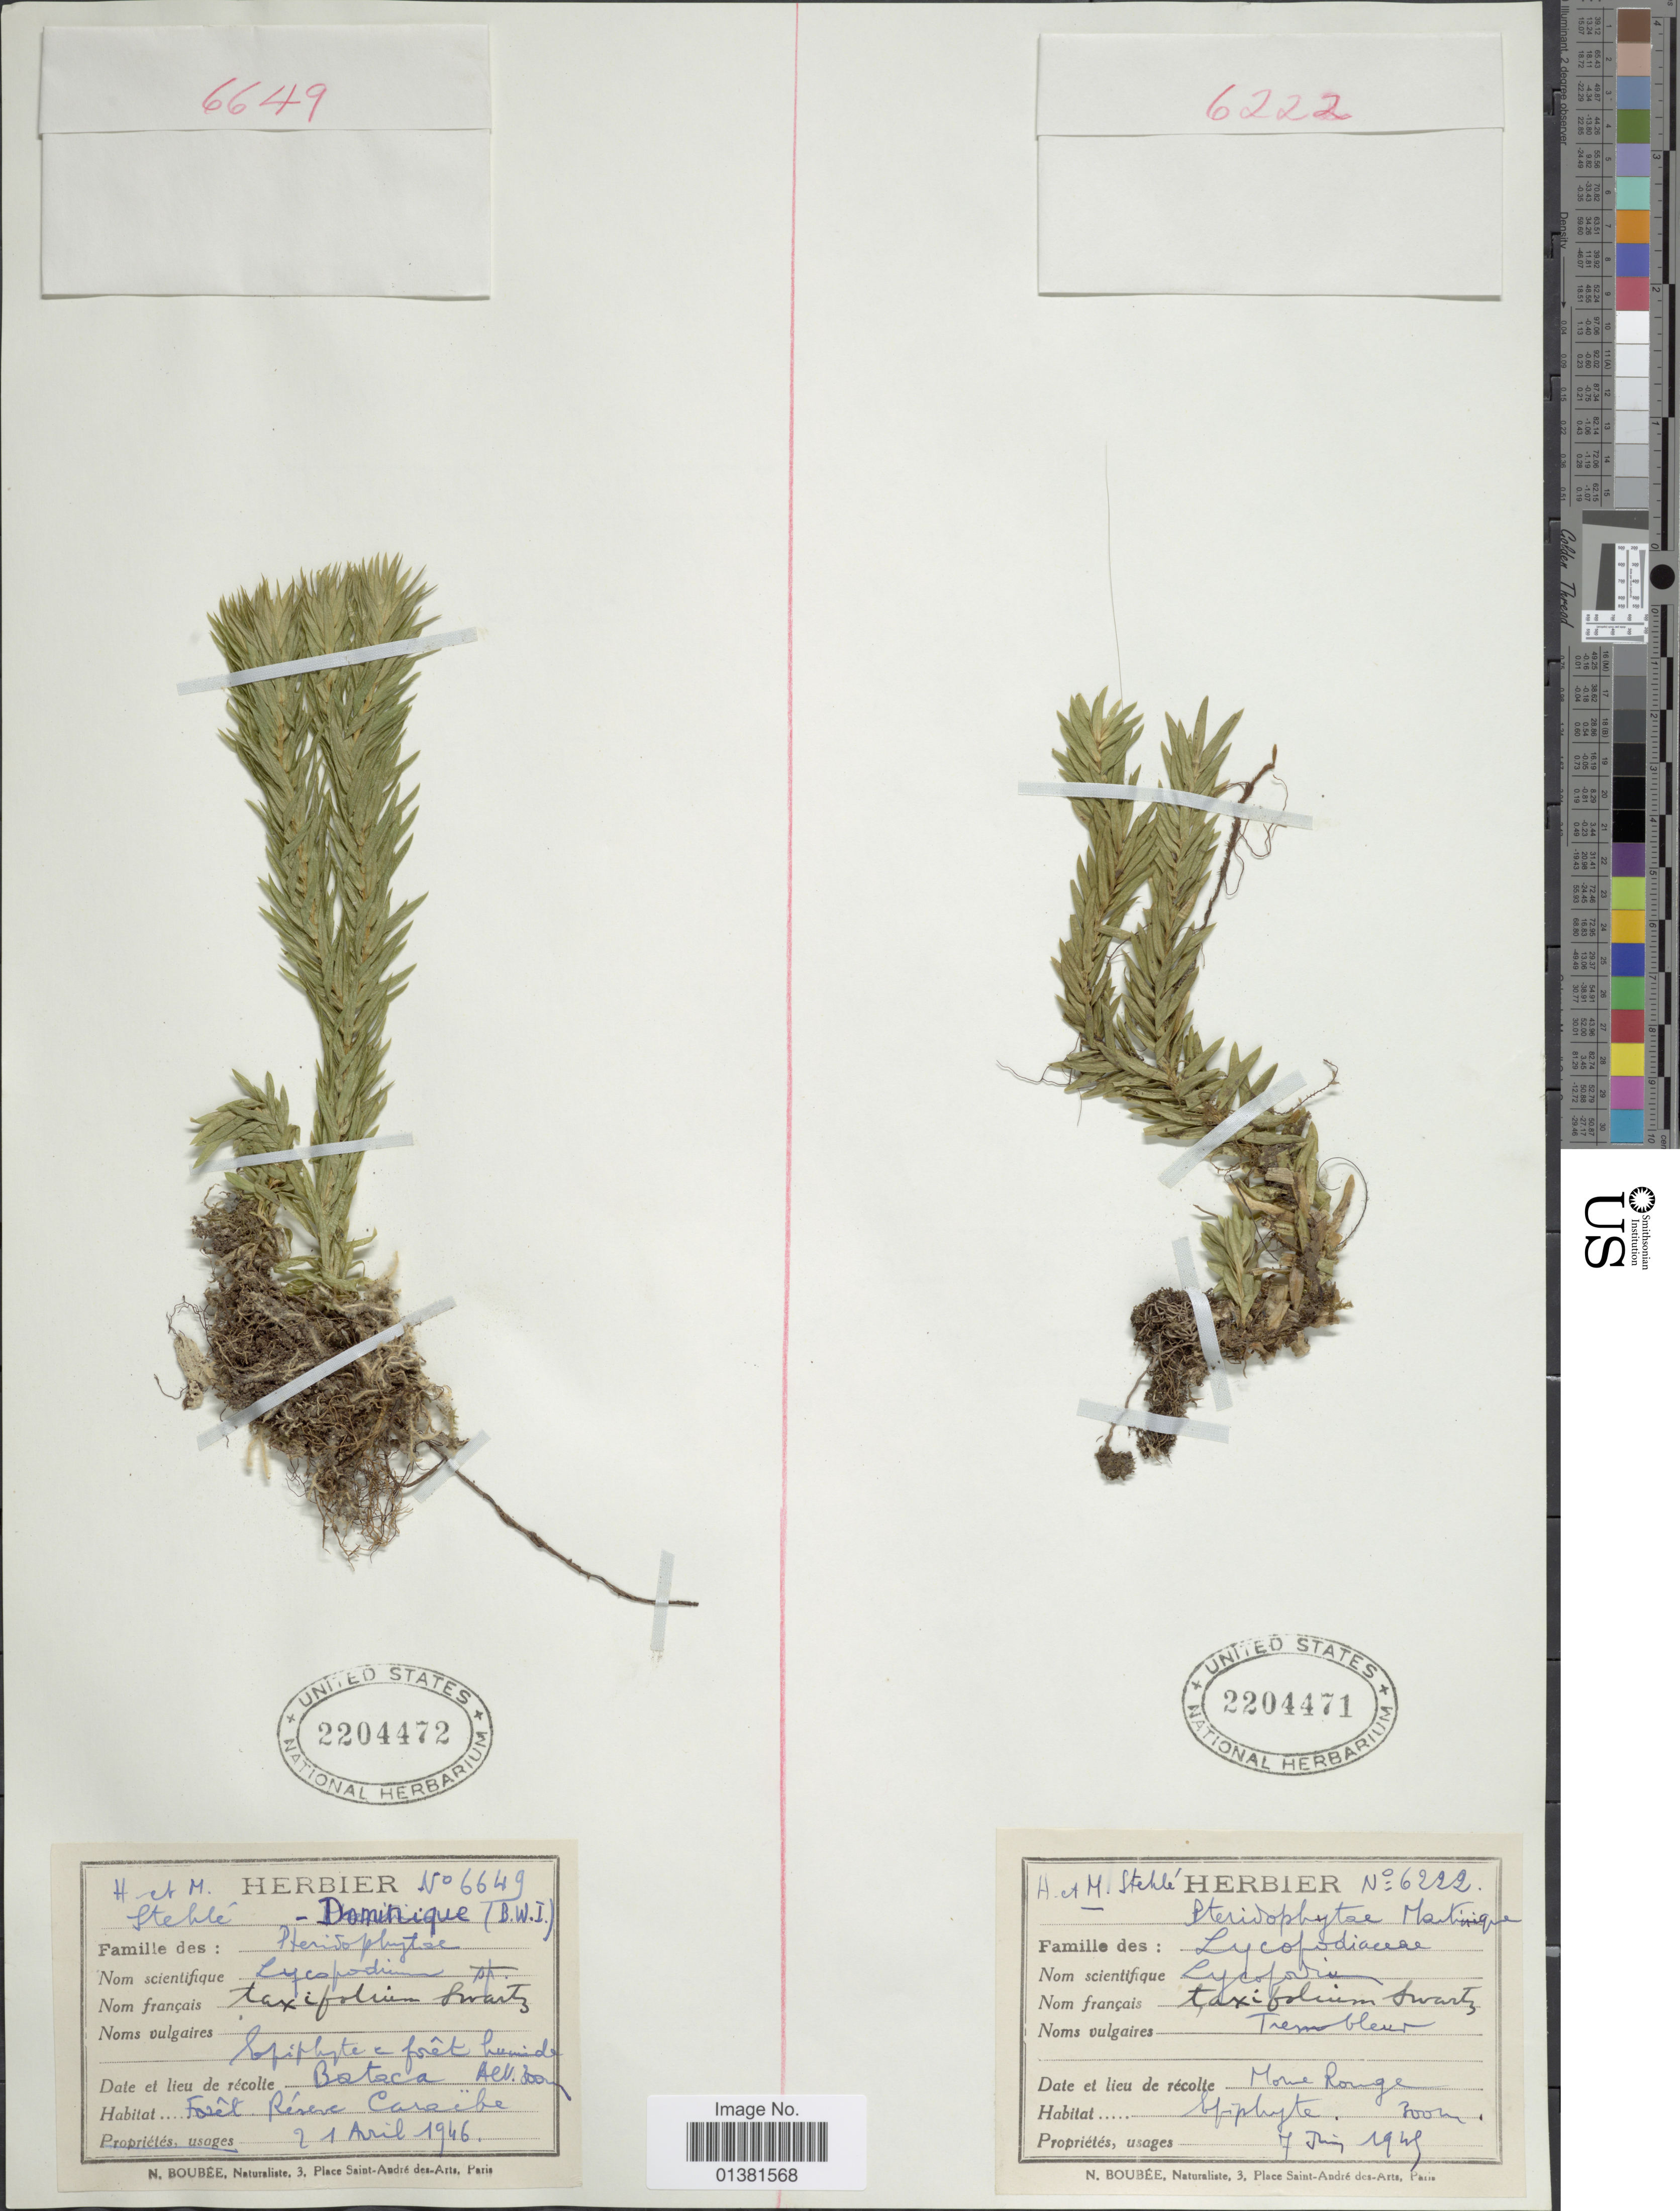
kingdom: Plantae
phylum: Tracheophyta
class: Lycopodiopsida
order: Lycopodiales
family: Lycopodiaceae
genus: Phlegmariurus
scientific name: Phlegmariurus taxifolius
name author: (Sw.) Á. Löve & D. Löve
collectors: H. Stehlé & M. Stehlé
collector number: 6222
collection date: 1949-05-07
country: Martinique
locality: Morne Rouge.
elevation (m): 300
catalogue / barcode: US 2204471